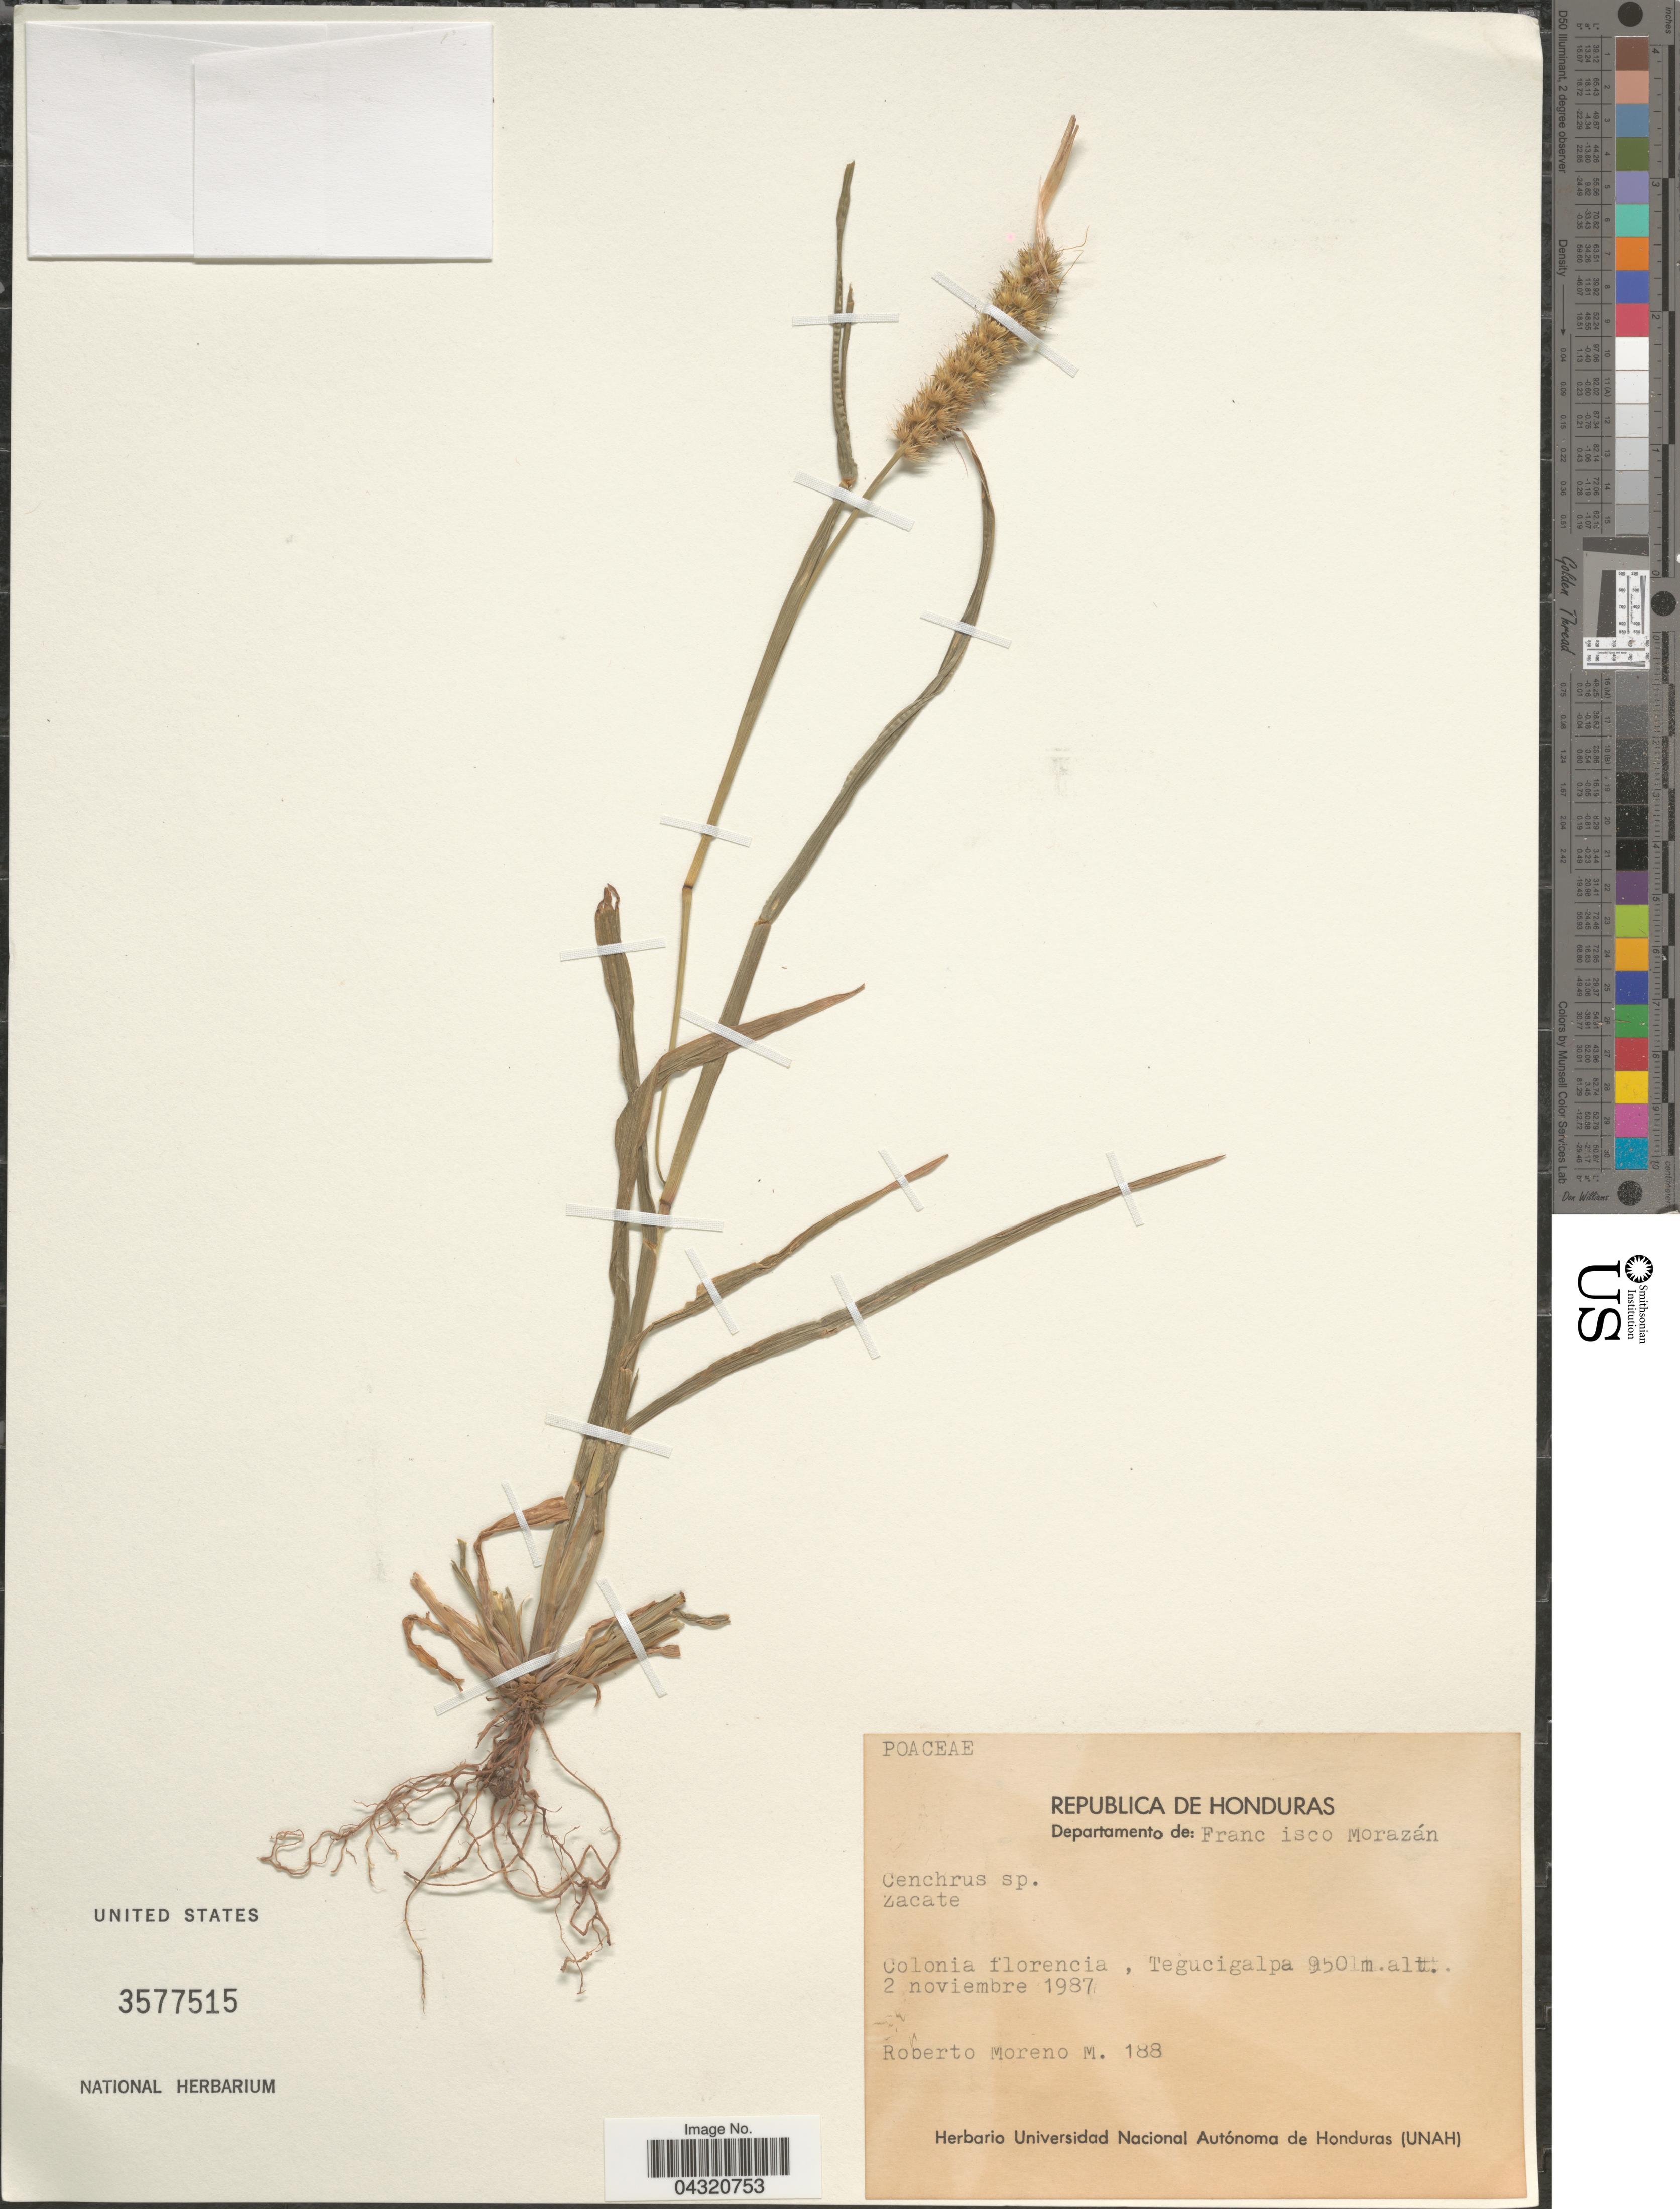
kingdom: Plantae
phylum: Tracheophyta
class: Liliopsida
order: Poales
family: Poaceae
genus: Cenchrus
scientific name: Cenchrus sp.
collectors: R. Moreno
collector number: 188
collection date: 1987-11-02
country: Honduras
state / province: Fco. Morazán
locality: Departamento de Francisco Morazán. Colonia florencia, Tegucigalpa.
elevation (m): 950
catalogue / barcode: US 3577515